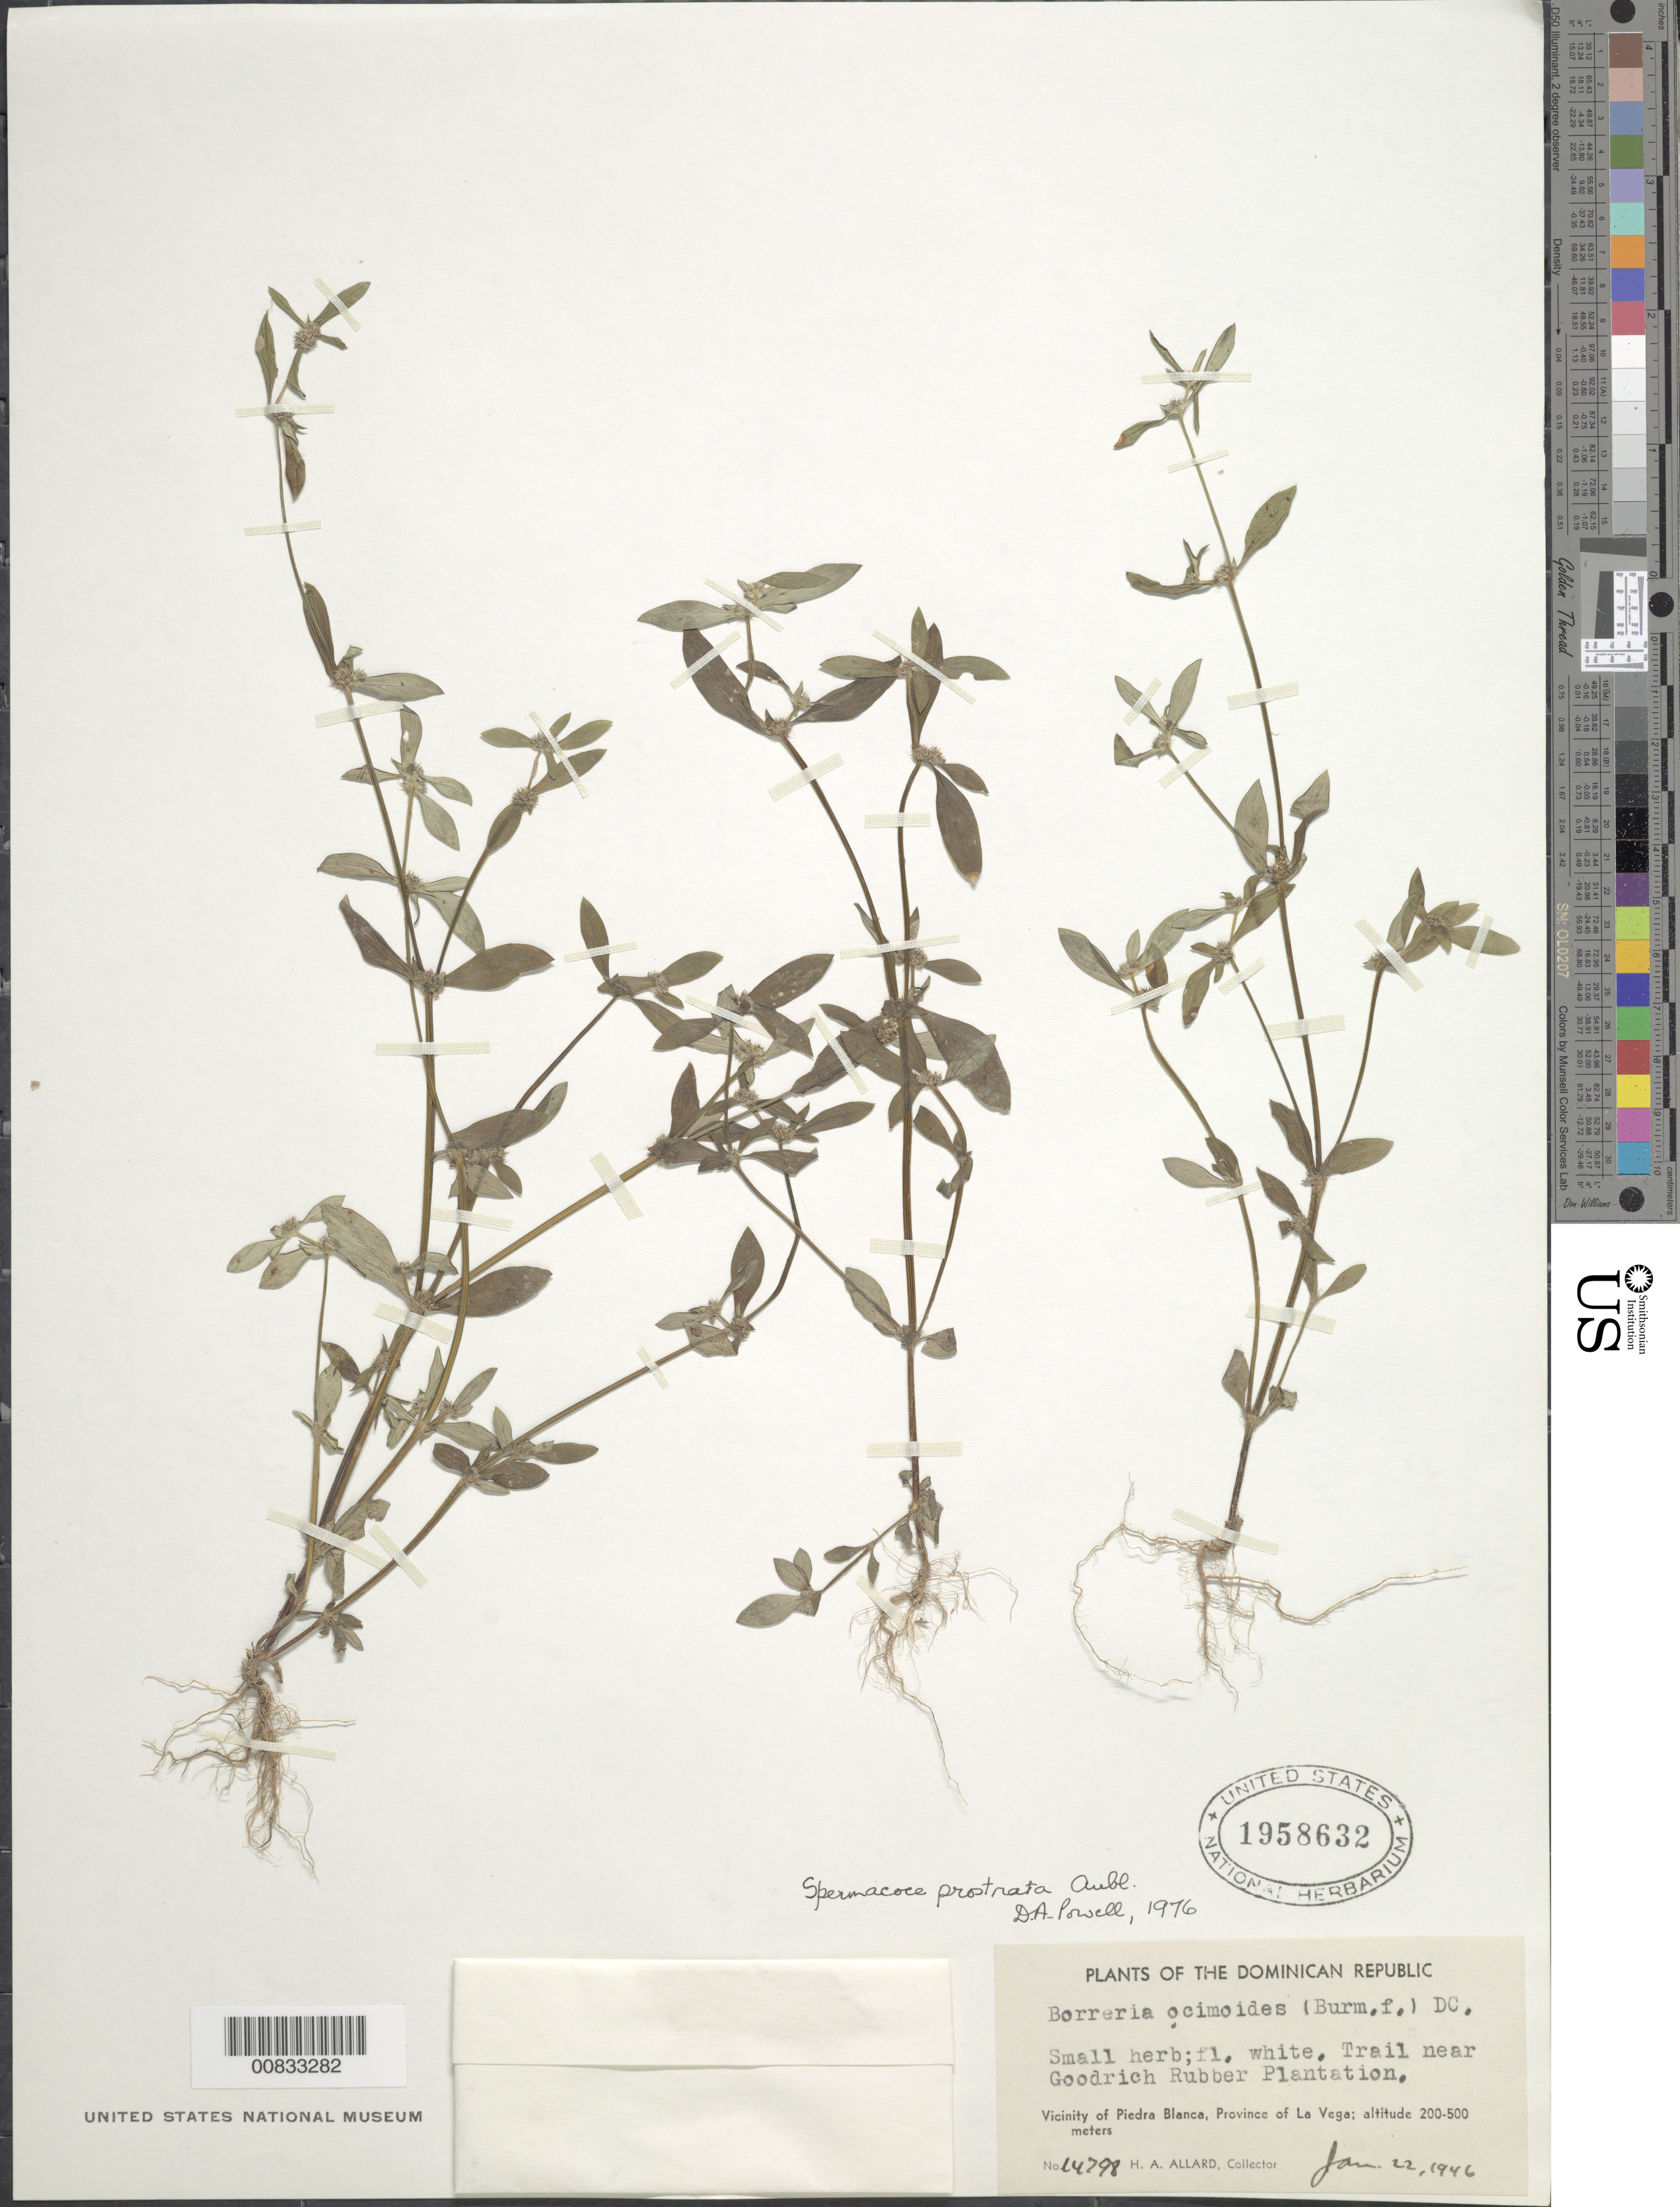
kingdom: Plantae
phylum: Tracheophyta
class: Magnoliopsida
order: Gentianales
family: Rubiaceae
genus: Spermacoce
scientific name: Spermacoce prostrata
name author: Aubl.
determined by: Powell, D. A.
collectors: H. A. Allard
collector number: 14798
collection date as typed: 22 Jan 1946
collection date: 1946-01-22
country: Dominican Republic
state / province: La Vega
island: Hispaniola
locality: Vicinity of Piedra Blanca, near Goodrich Rubber Plantation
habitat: Trail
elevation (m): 200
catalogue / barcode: US 1958632